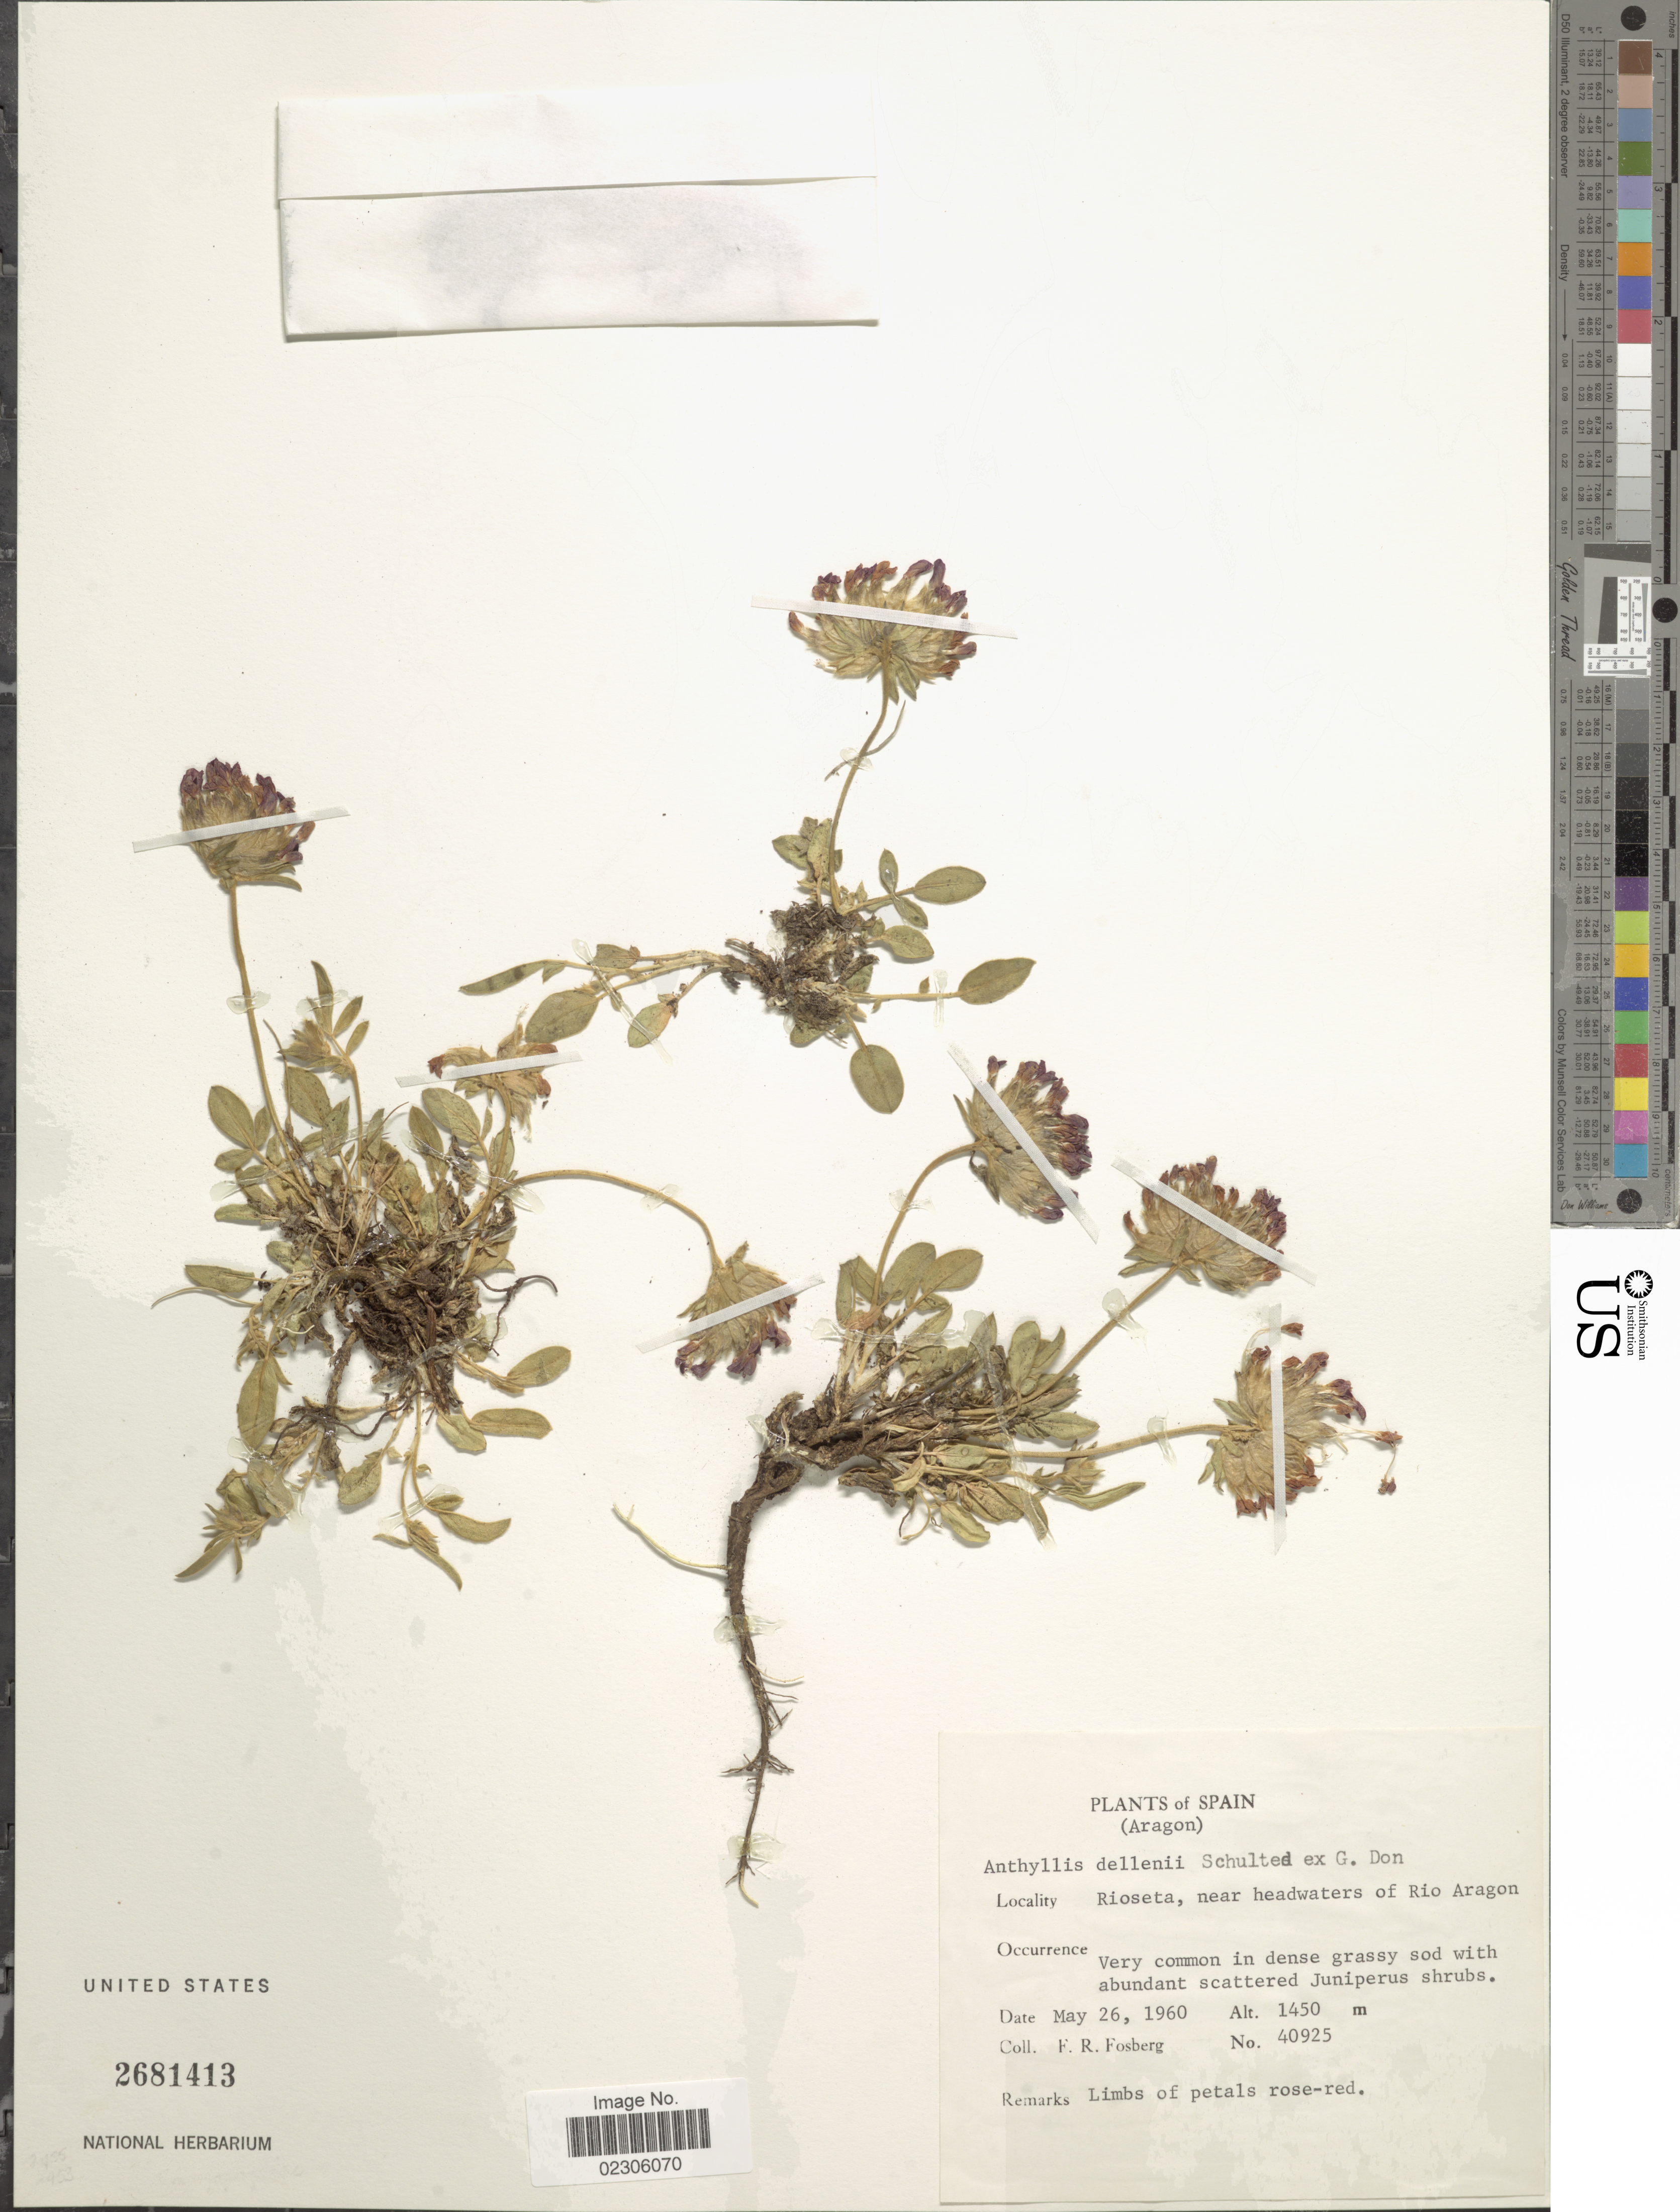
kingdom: Plantae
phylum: Tracheophyta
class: Magnoliopsida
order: Fabales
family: Fabaceae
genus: Anthyllis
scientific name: Anthyllis vulneraria subsp. iberica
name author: Jalas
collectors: F. R. Fosberg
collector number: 40925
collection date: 1960-05-26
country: Spain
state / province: Aragón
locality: Rioseta, near headwaters of Rio Aragon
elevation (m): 1450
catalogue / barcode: US 2681413